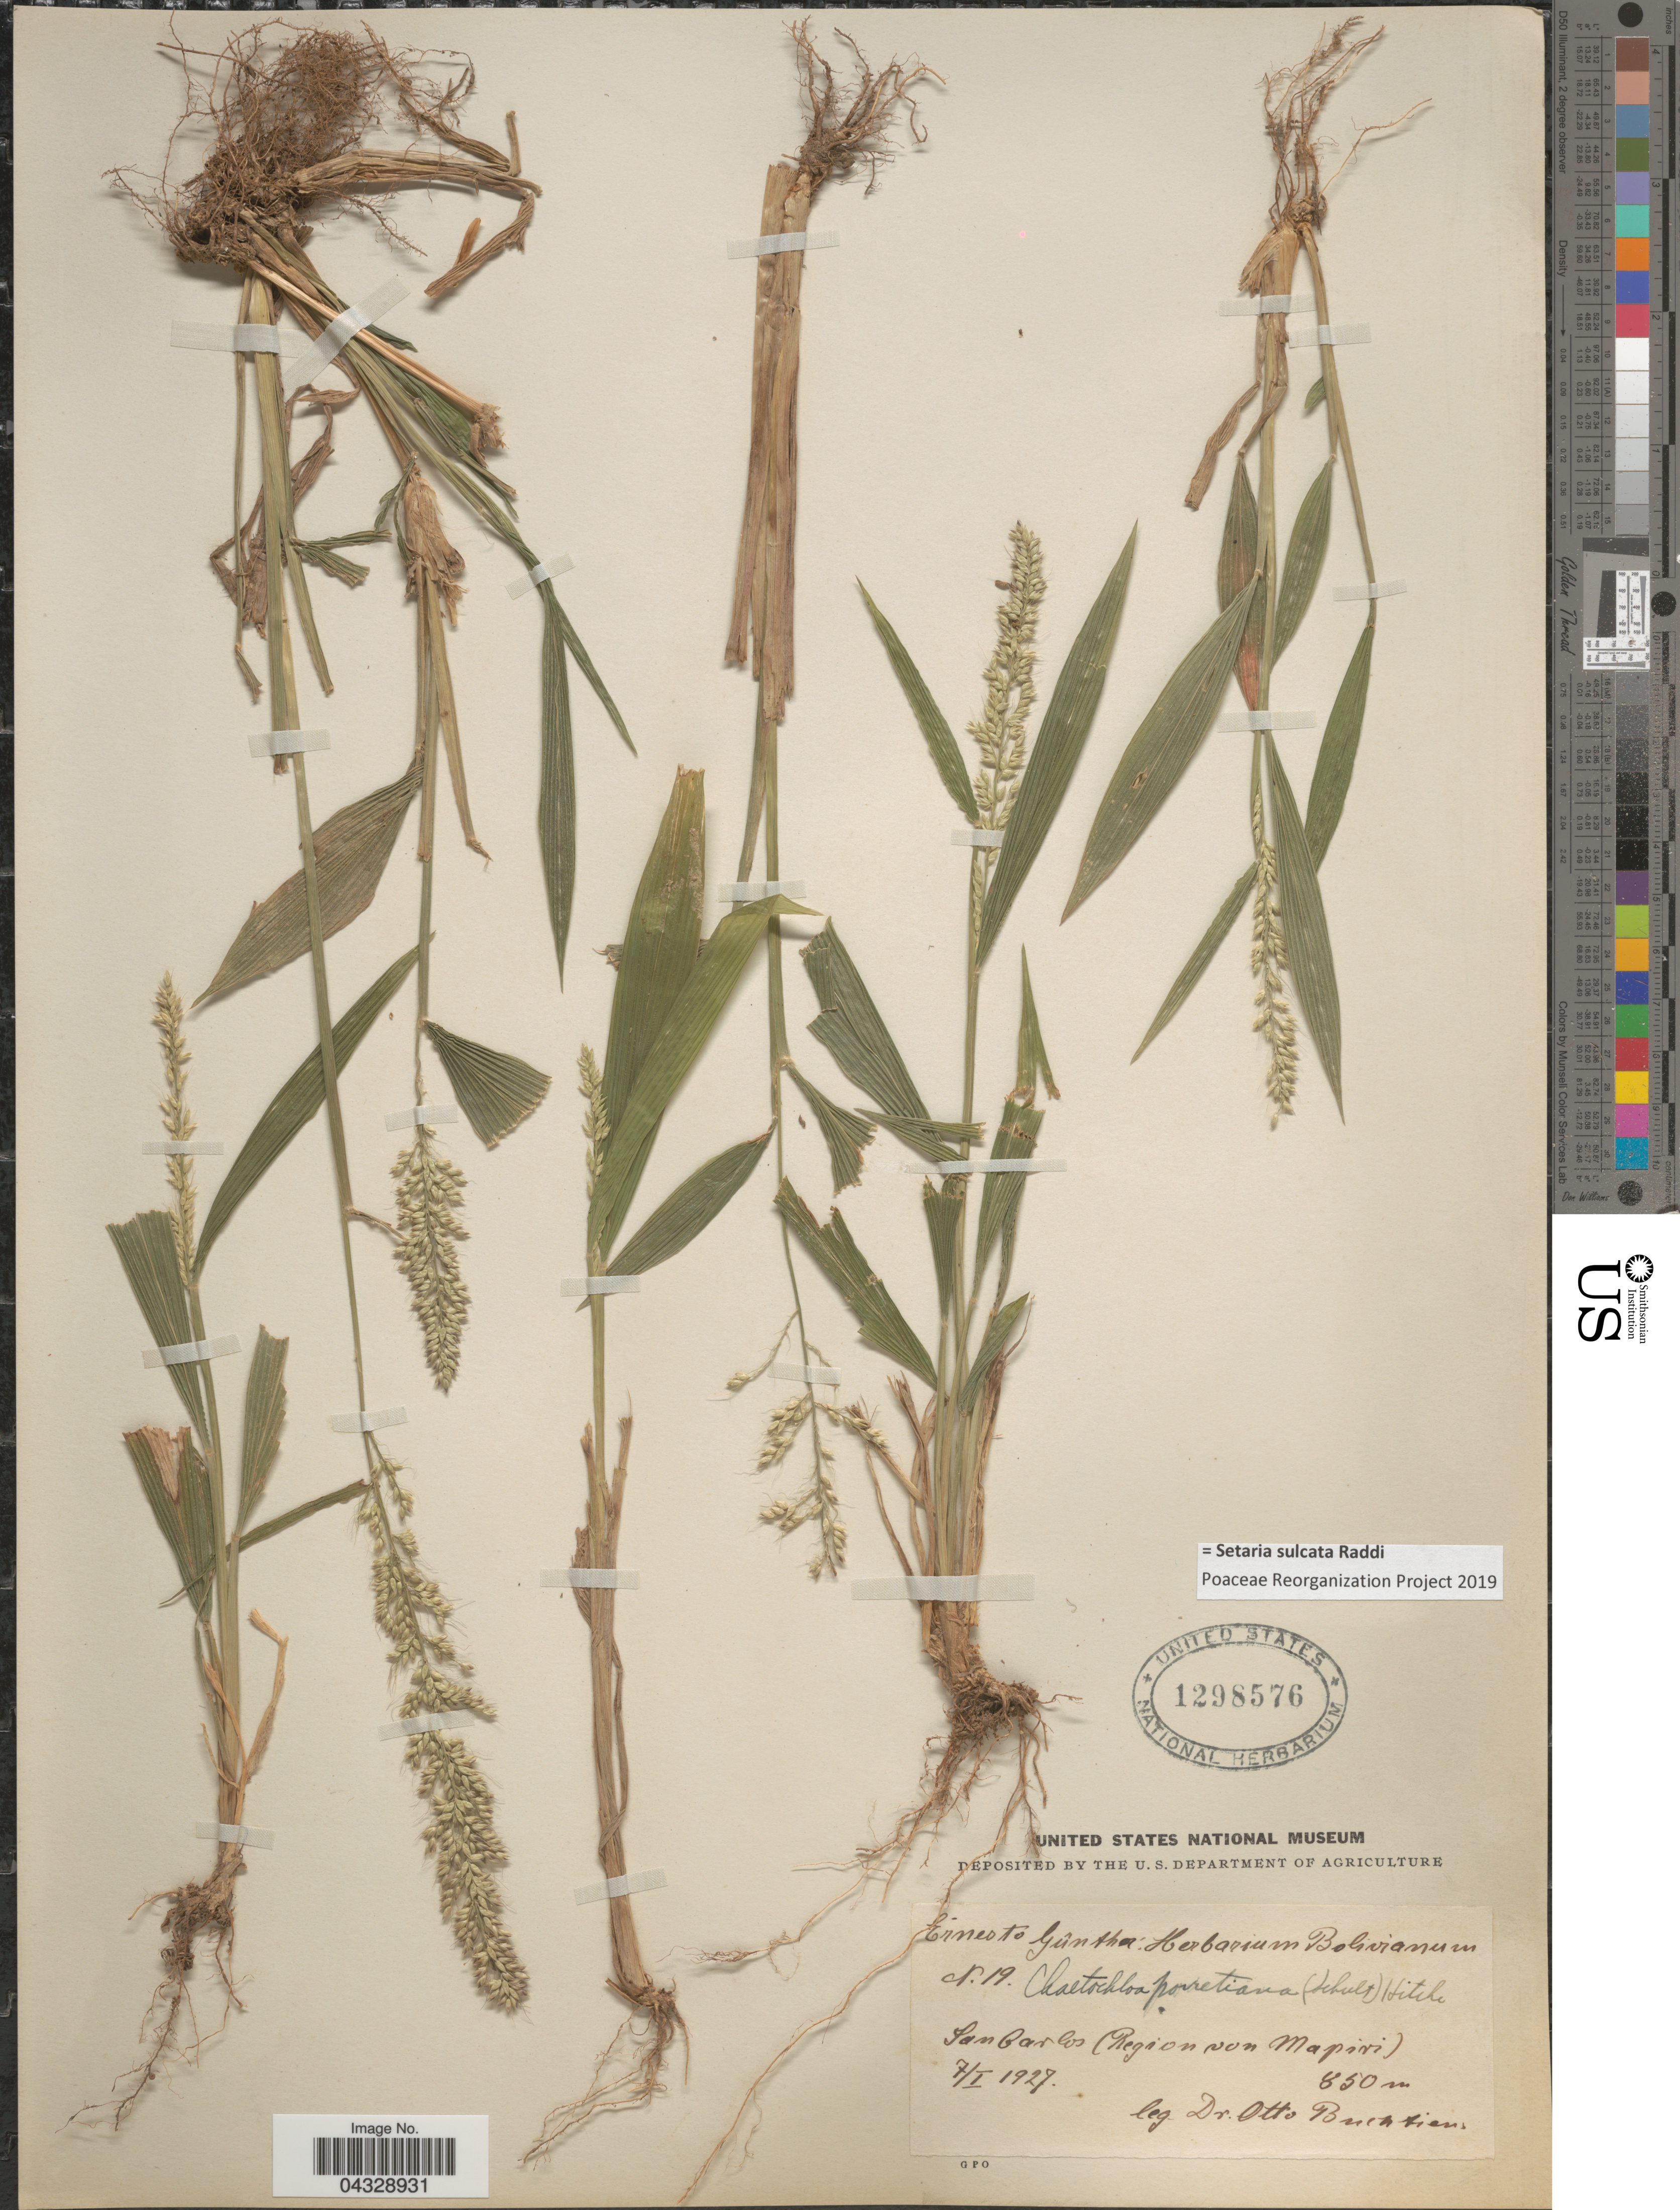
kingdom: Plantae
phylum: Tracheophyta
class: Liliopsida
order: Poales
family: Poaceae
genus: Setaria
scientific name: Setaria sulcata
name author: Raddi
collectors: O. Buchtien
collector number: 19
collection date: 1927-01-07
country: Bolivia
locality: San Carlos (Region von Mapiri).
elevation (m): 850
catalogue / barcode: US 1298576